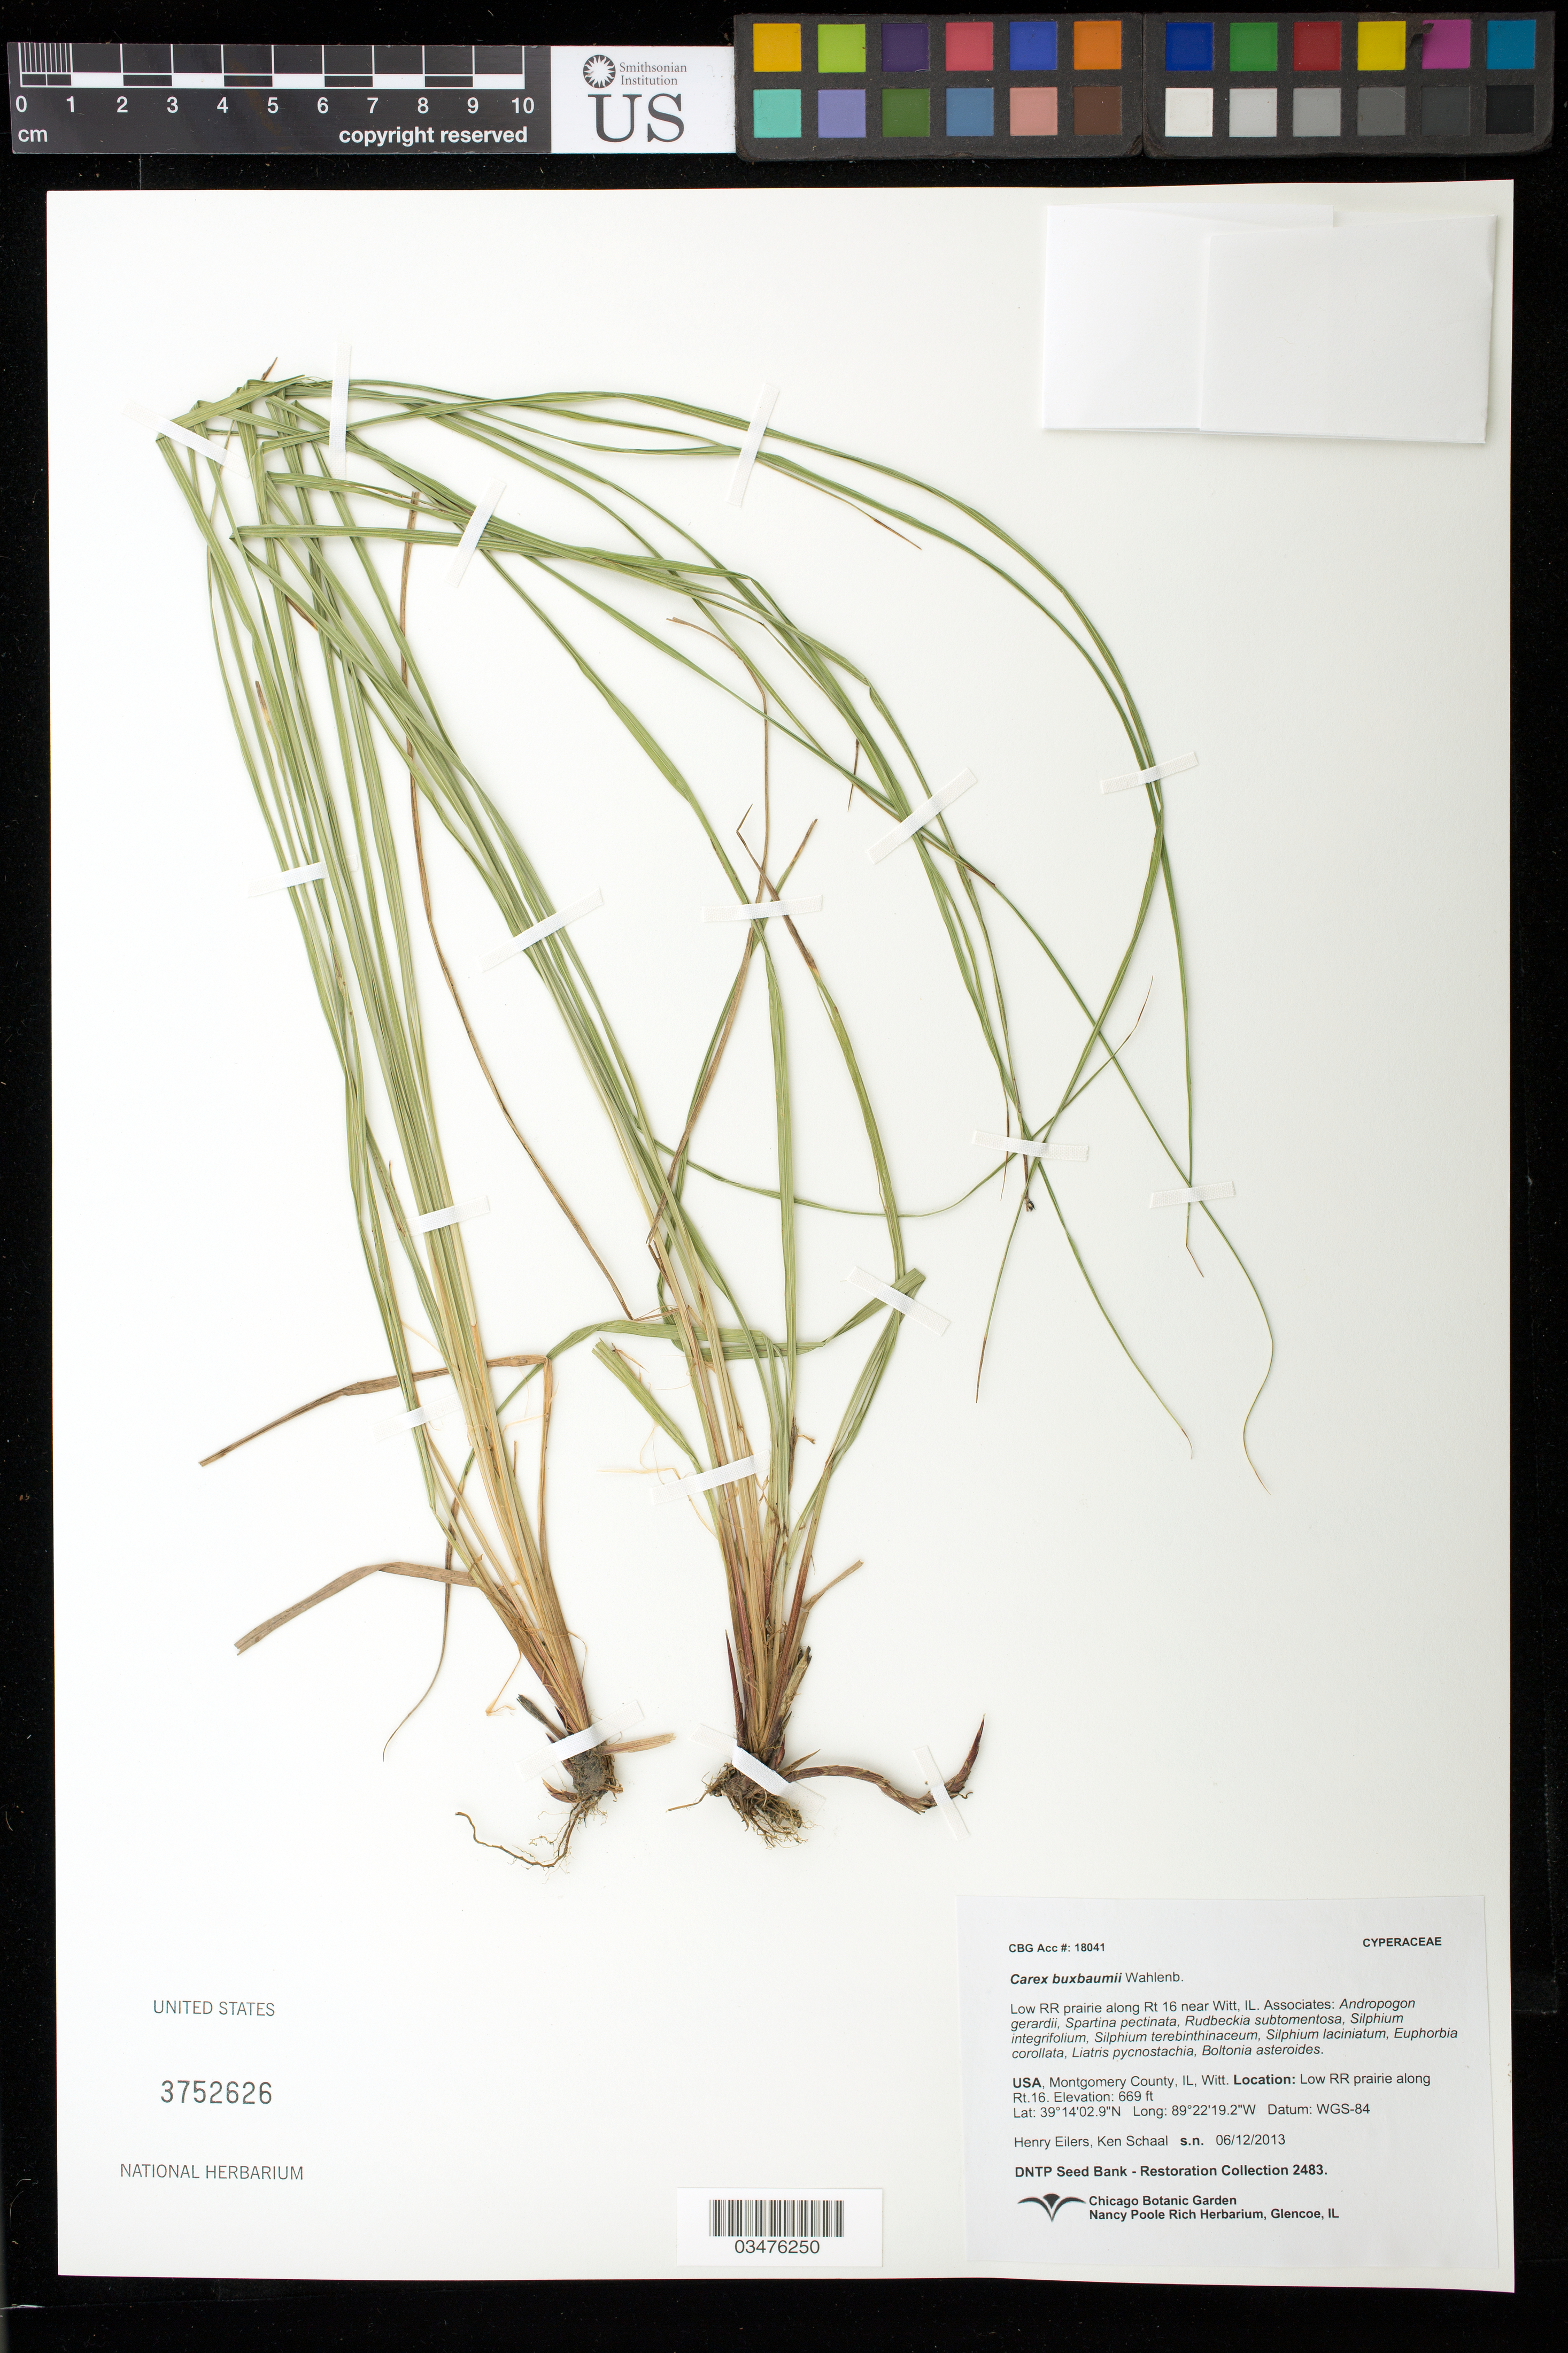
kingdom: Plantae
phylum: Tracheophyta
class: Liliopsida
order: Poales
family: Cyperaceae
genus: Carex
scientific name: Carex buxbaumii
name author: Wahlenb.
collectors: H. Eilers & K. Schaal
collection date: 2013-06-12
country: United States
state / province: Illinois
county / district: Montgomery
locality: Low RR prairie along Rt 16 near Witt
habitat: With Andropogon gerardii, Spartina pectinata, Euphorbia corollata, ect.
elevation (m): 204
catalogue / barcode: US 3752626